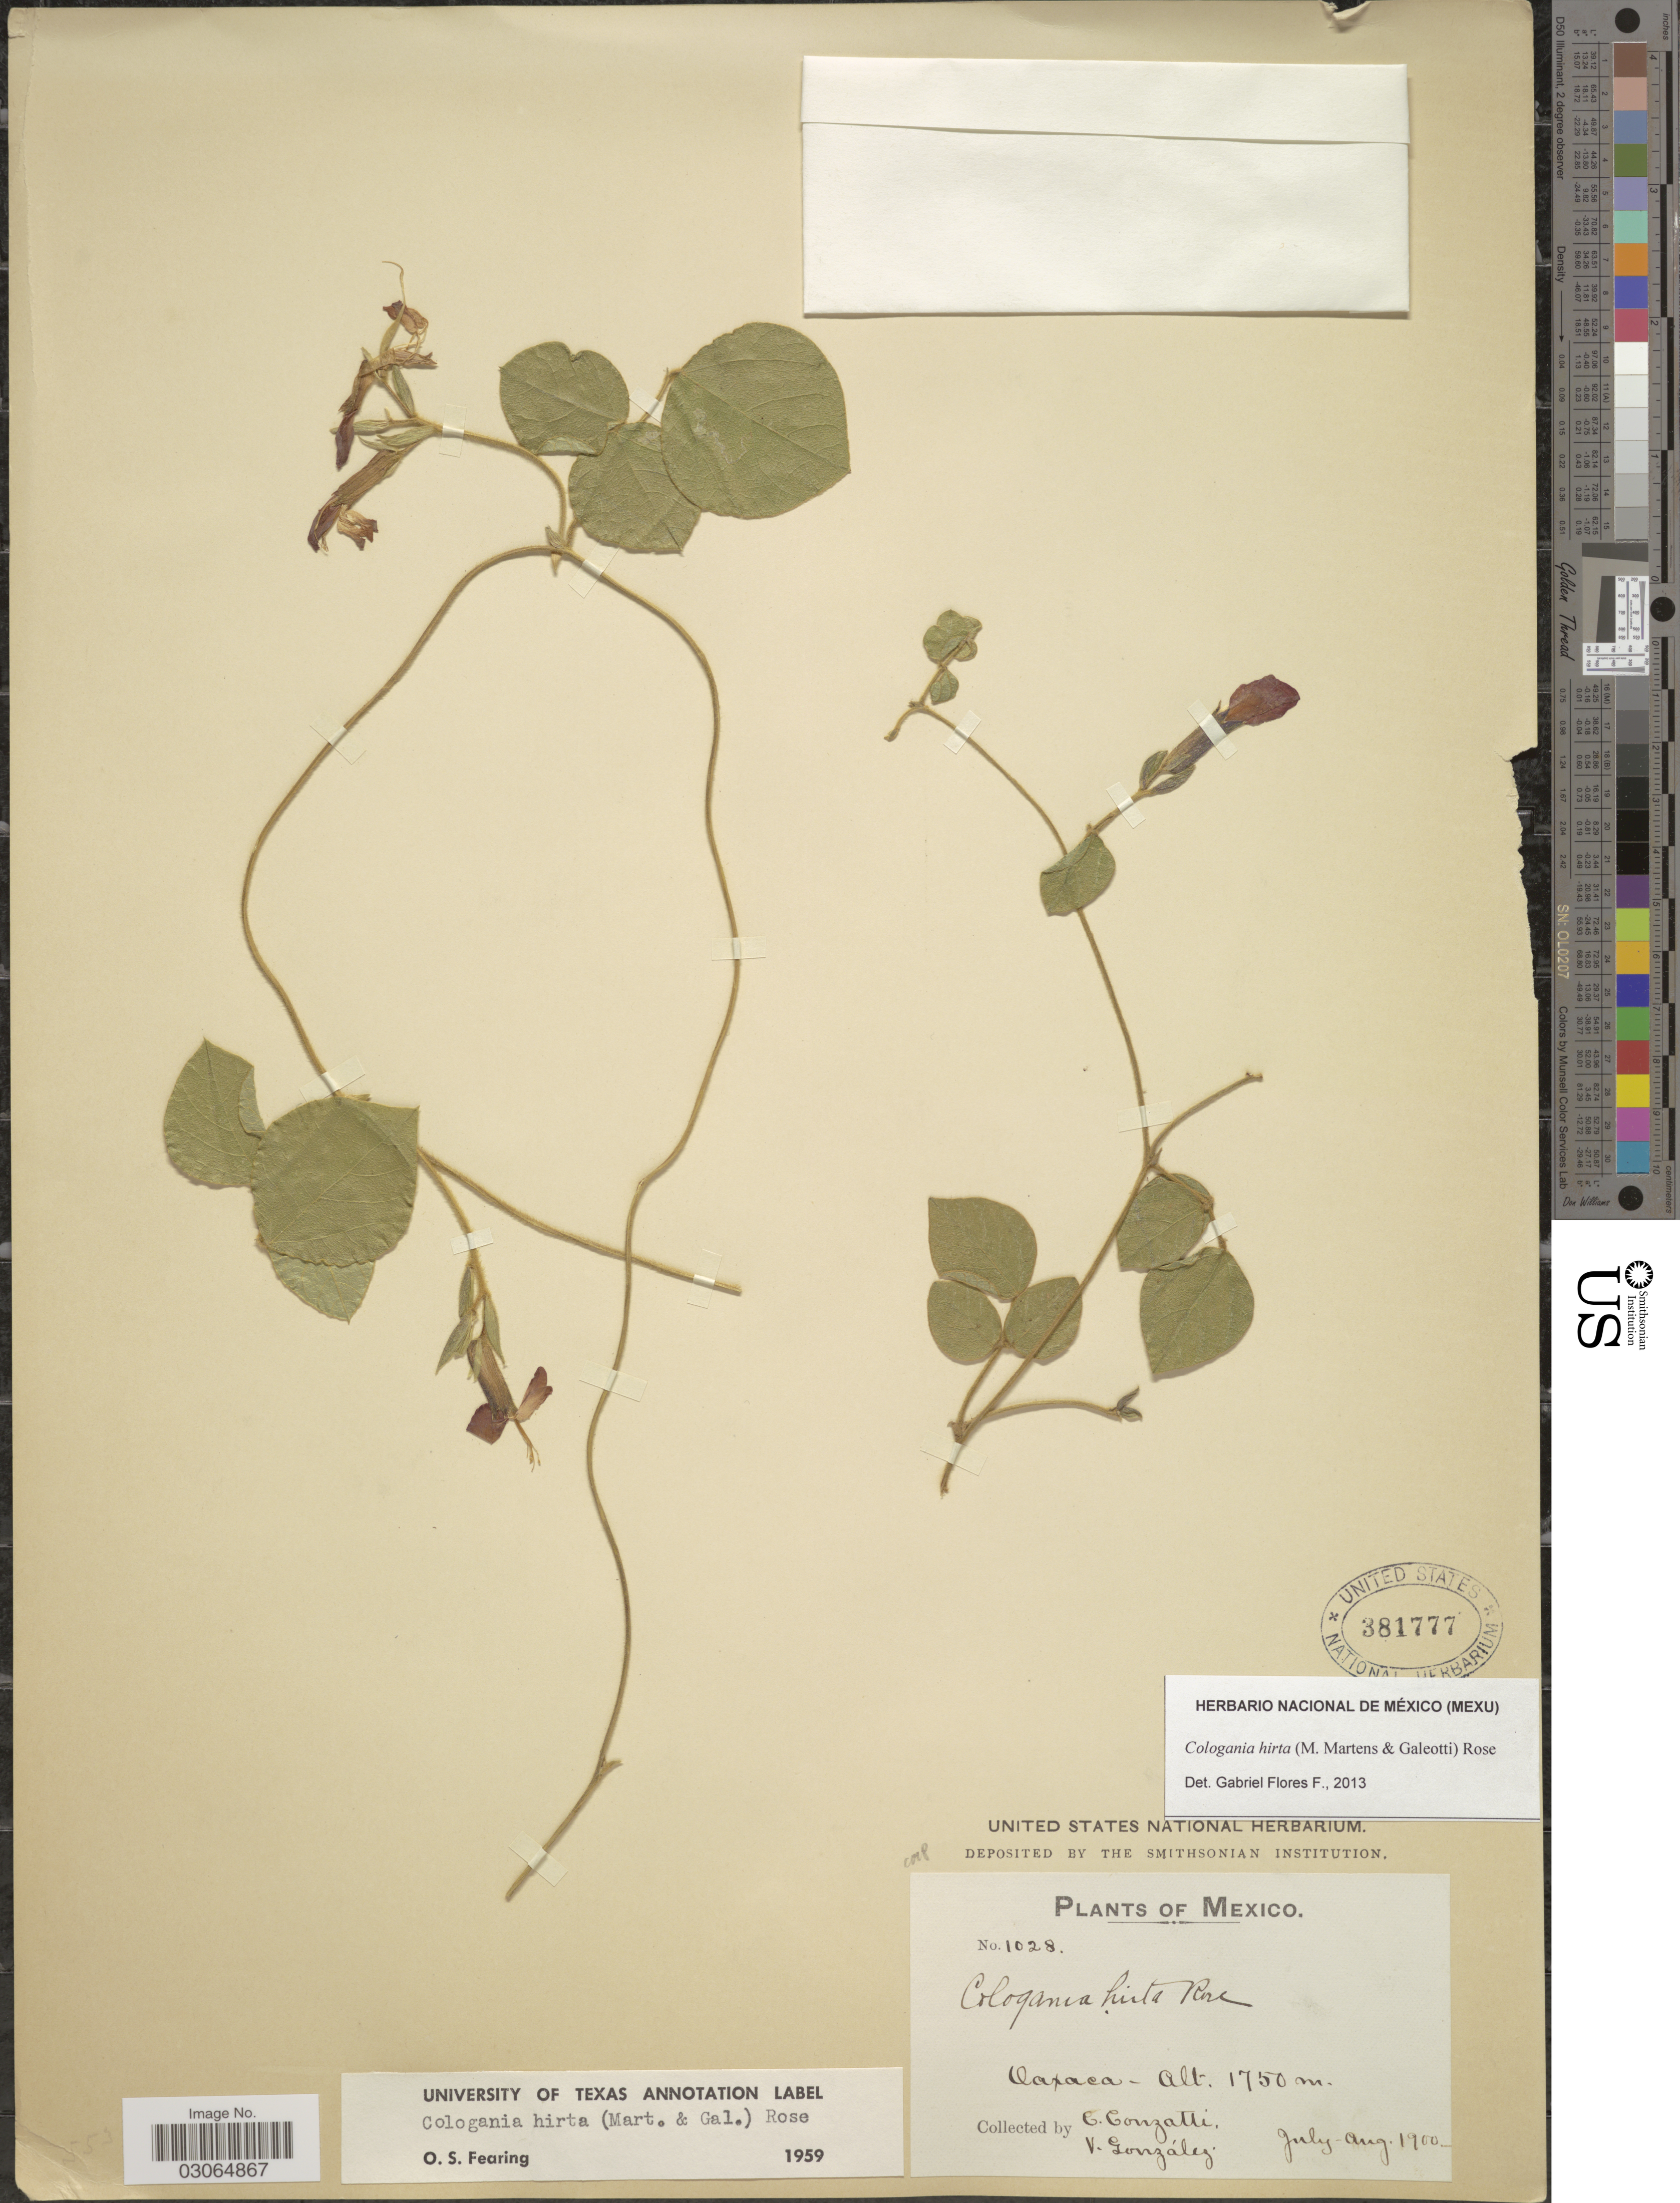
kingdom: Plantae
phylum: Tracheophyta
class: Magnoliopsida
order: Fabales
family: Fabaceae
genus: Cologania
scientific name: Cologania hirta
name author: (M. Martens & Galeotti)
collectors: C. Conzatti & V. González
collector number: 1028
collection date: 1900-07/1900-08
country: Mexico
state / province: Oaxaca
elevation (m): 1750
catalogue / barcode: US 381777